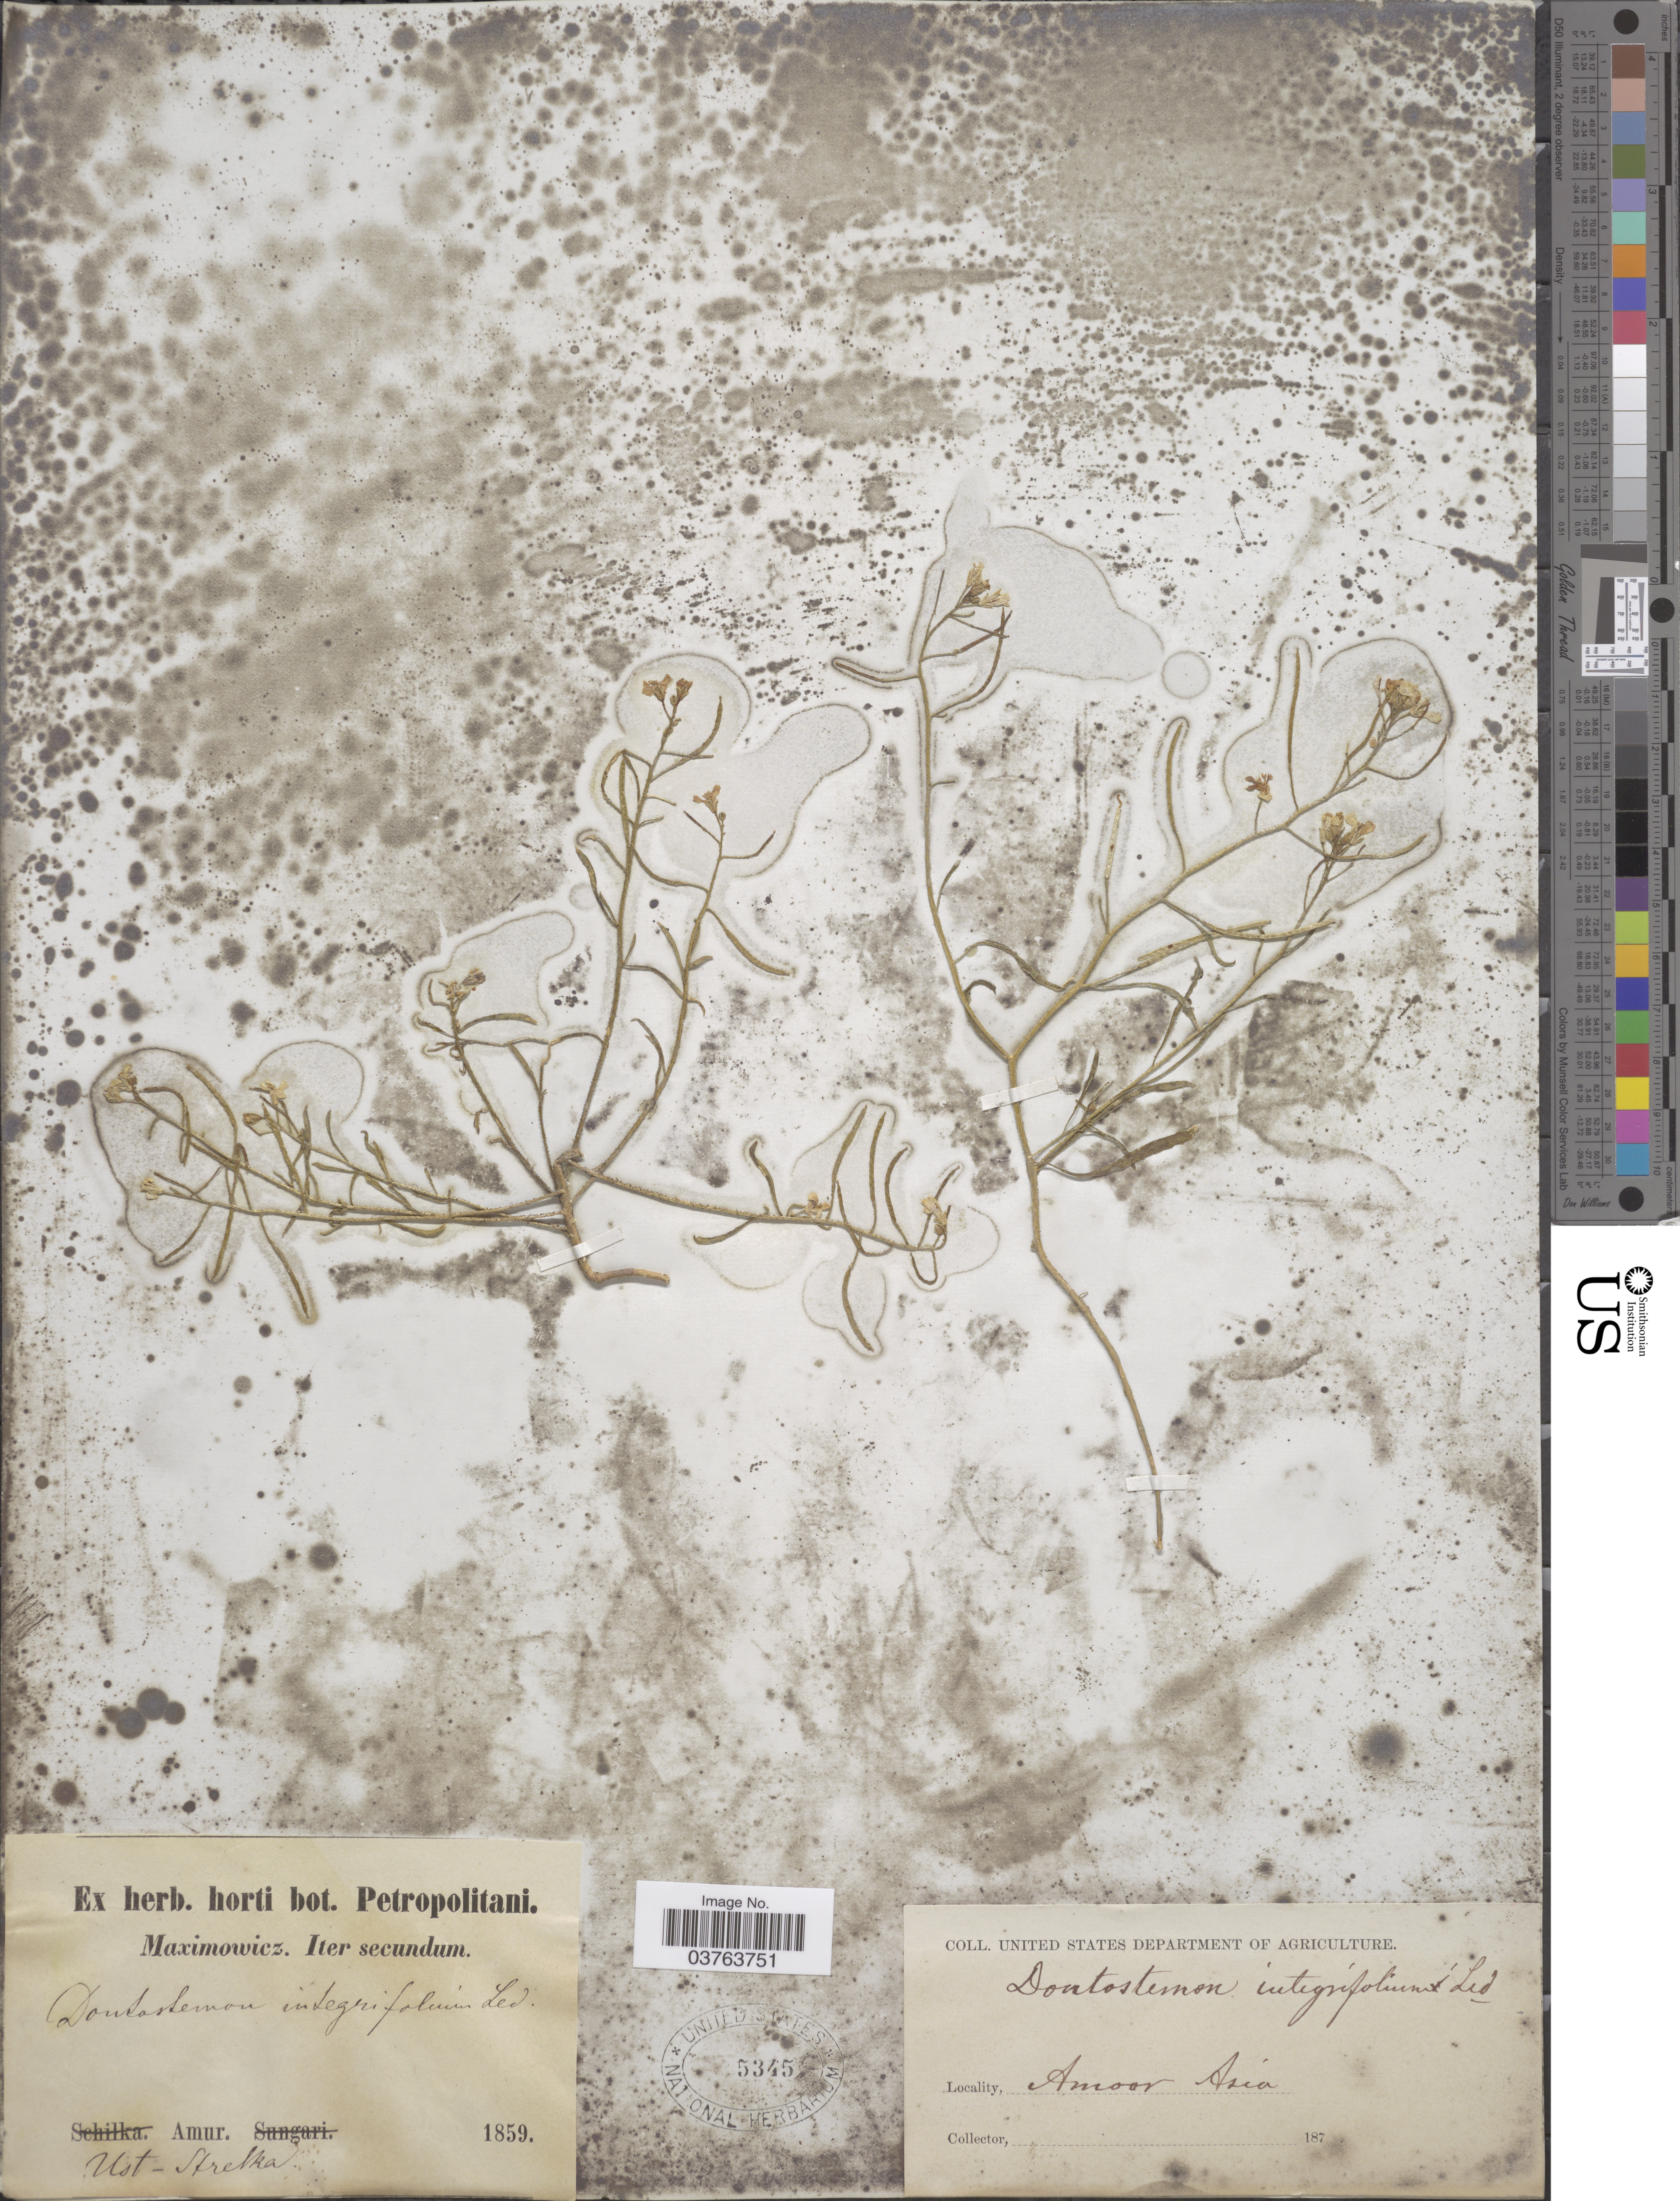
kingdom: Plantae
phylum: Tracheophyta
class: Magnoliopsida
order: Brassicales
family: Brassicaceae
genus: Dontostemon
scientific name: Dontostemon integrifolius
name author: (L.) Ledeb.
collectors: Maximowicz, --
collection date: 1859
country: Russian Federation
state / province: Amur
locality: Ust- Strelka. Amoor Asia.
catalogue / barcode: US 5345